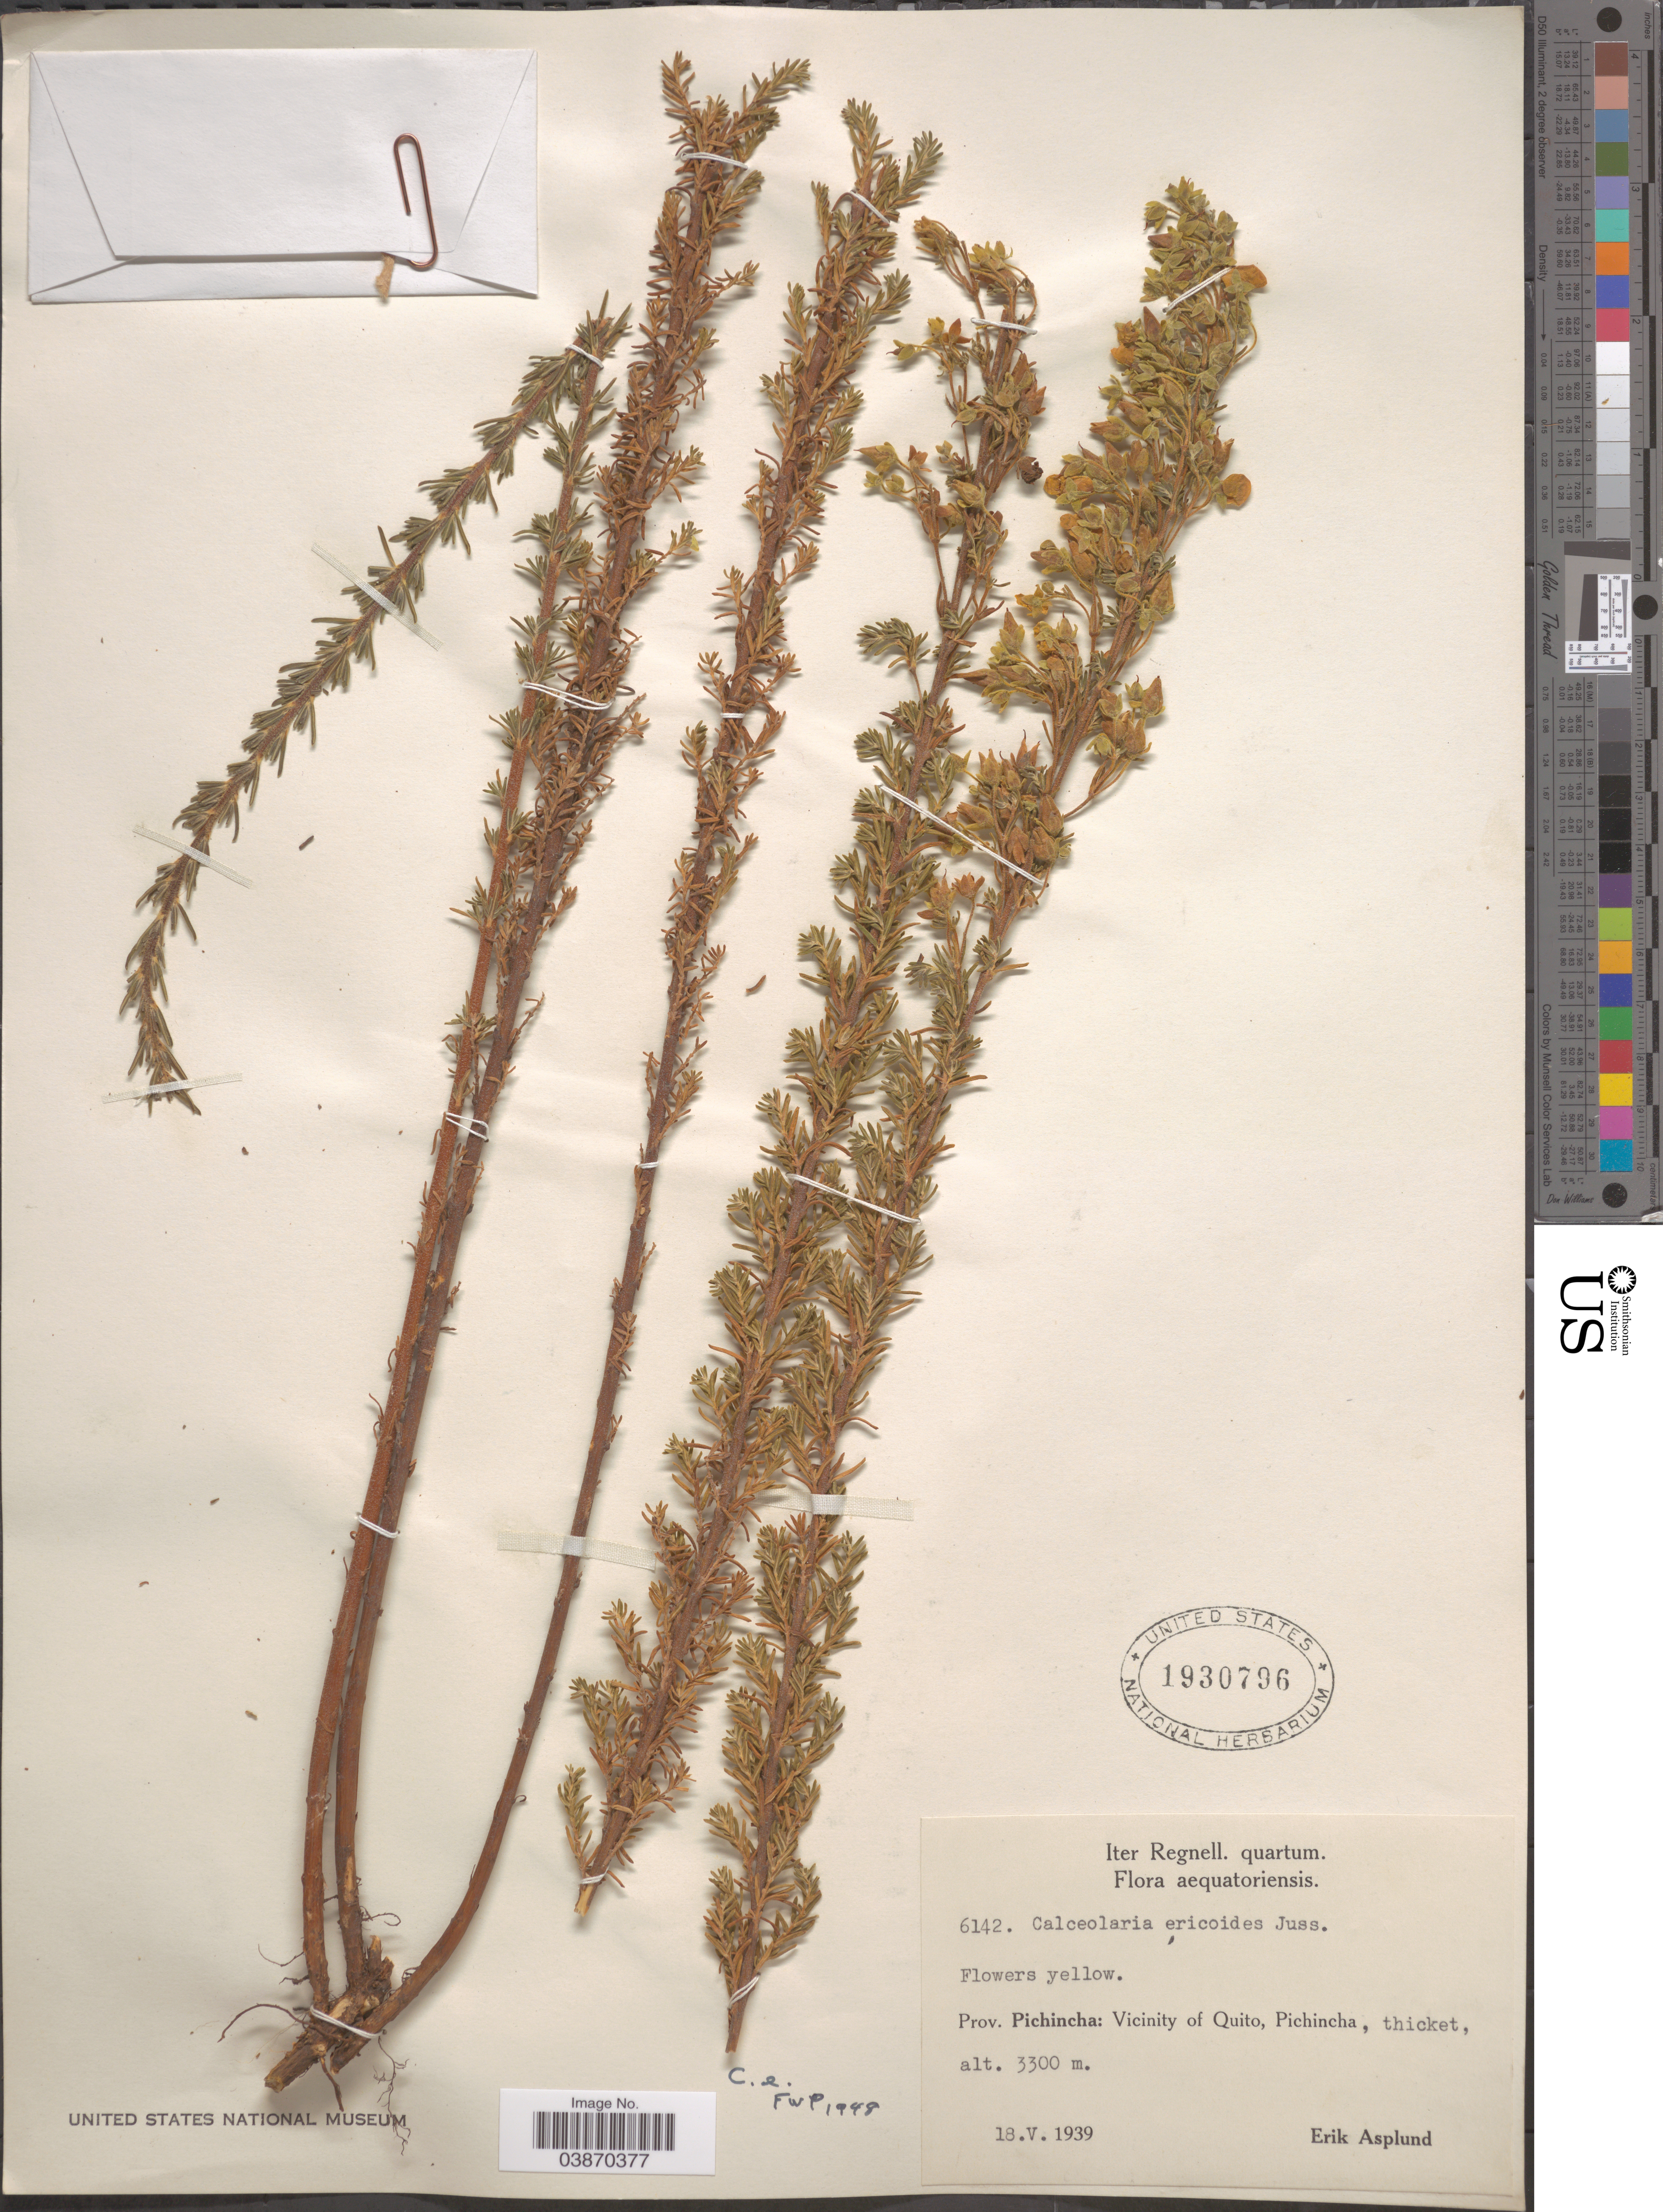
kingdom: Plantae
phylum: Tracheophyta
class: Magnoliopsida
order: Lamiales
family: Calceolariaceae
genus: Calceolaria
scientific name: Calceolaria ericoides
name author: Juss. ex Vahl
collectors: E. Asplund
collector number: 6142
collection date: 1939-05-18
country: Ecuador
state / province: Pichincha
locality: Vicinity of Quito, Pichincha, thicket.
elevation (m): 3300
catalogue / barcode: US 1930796